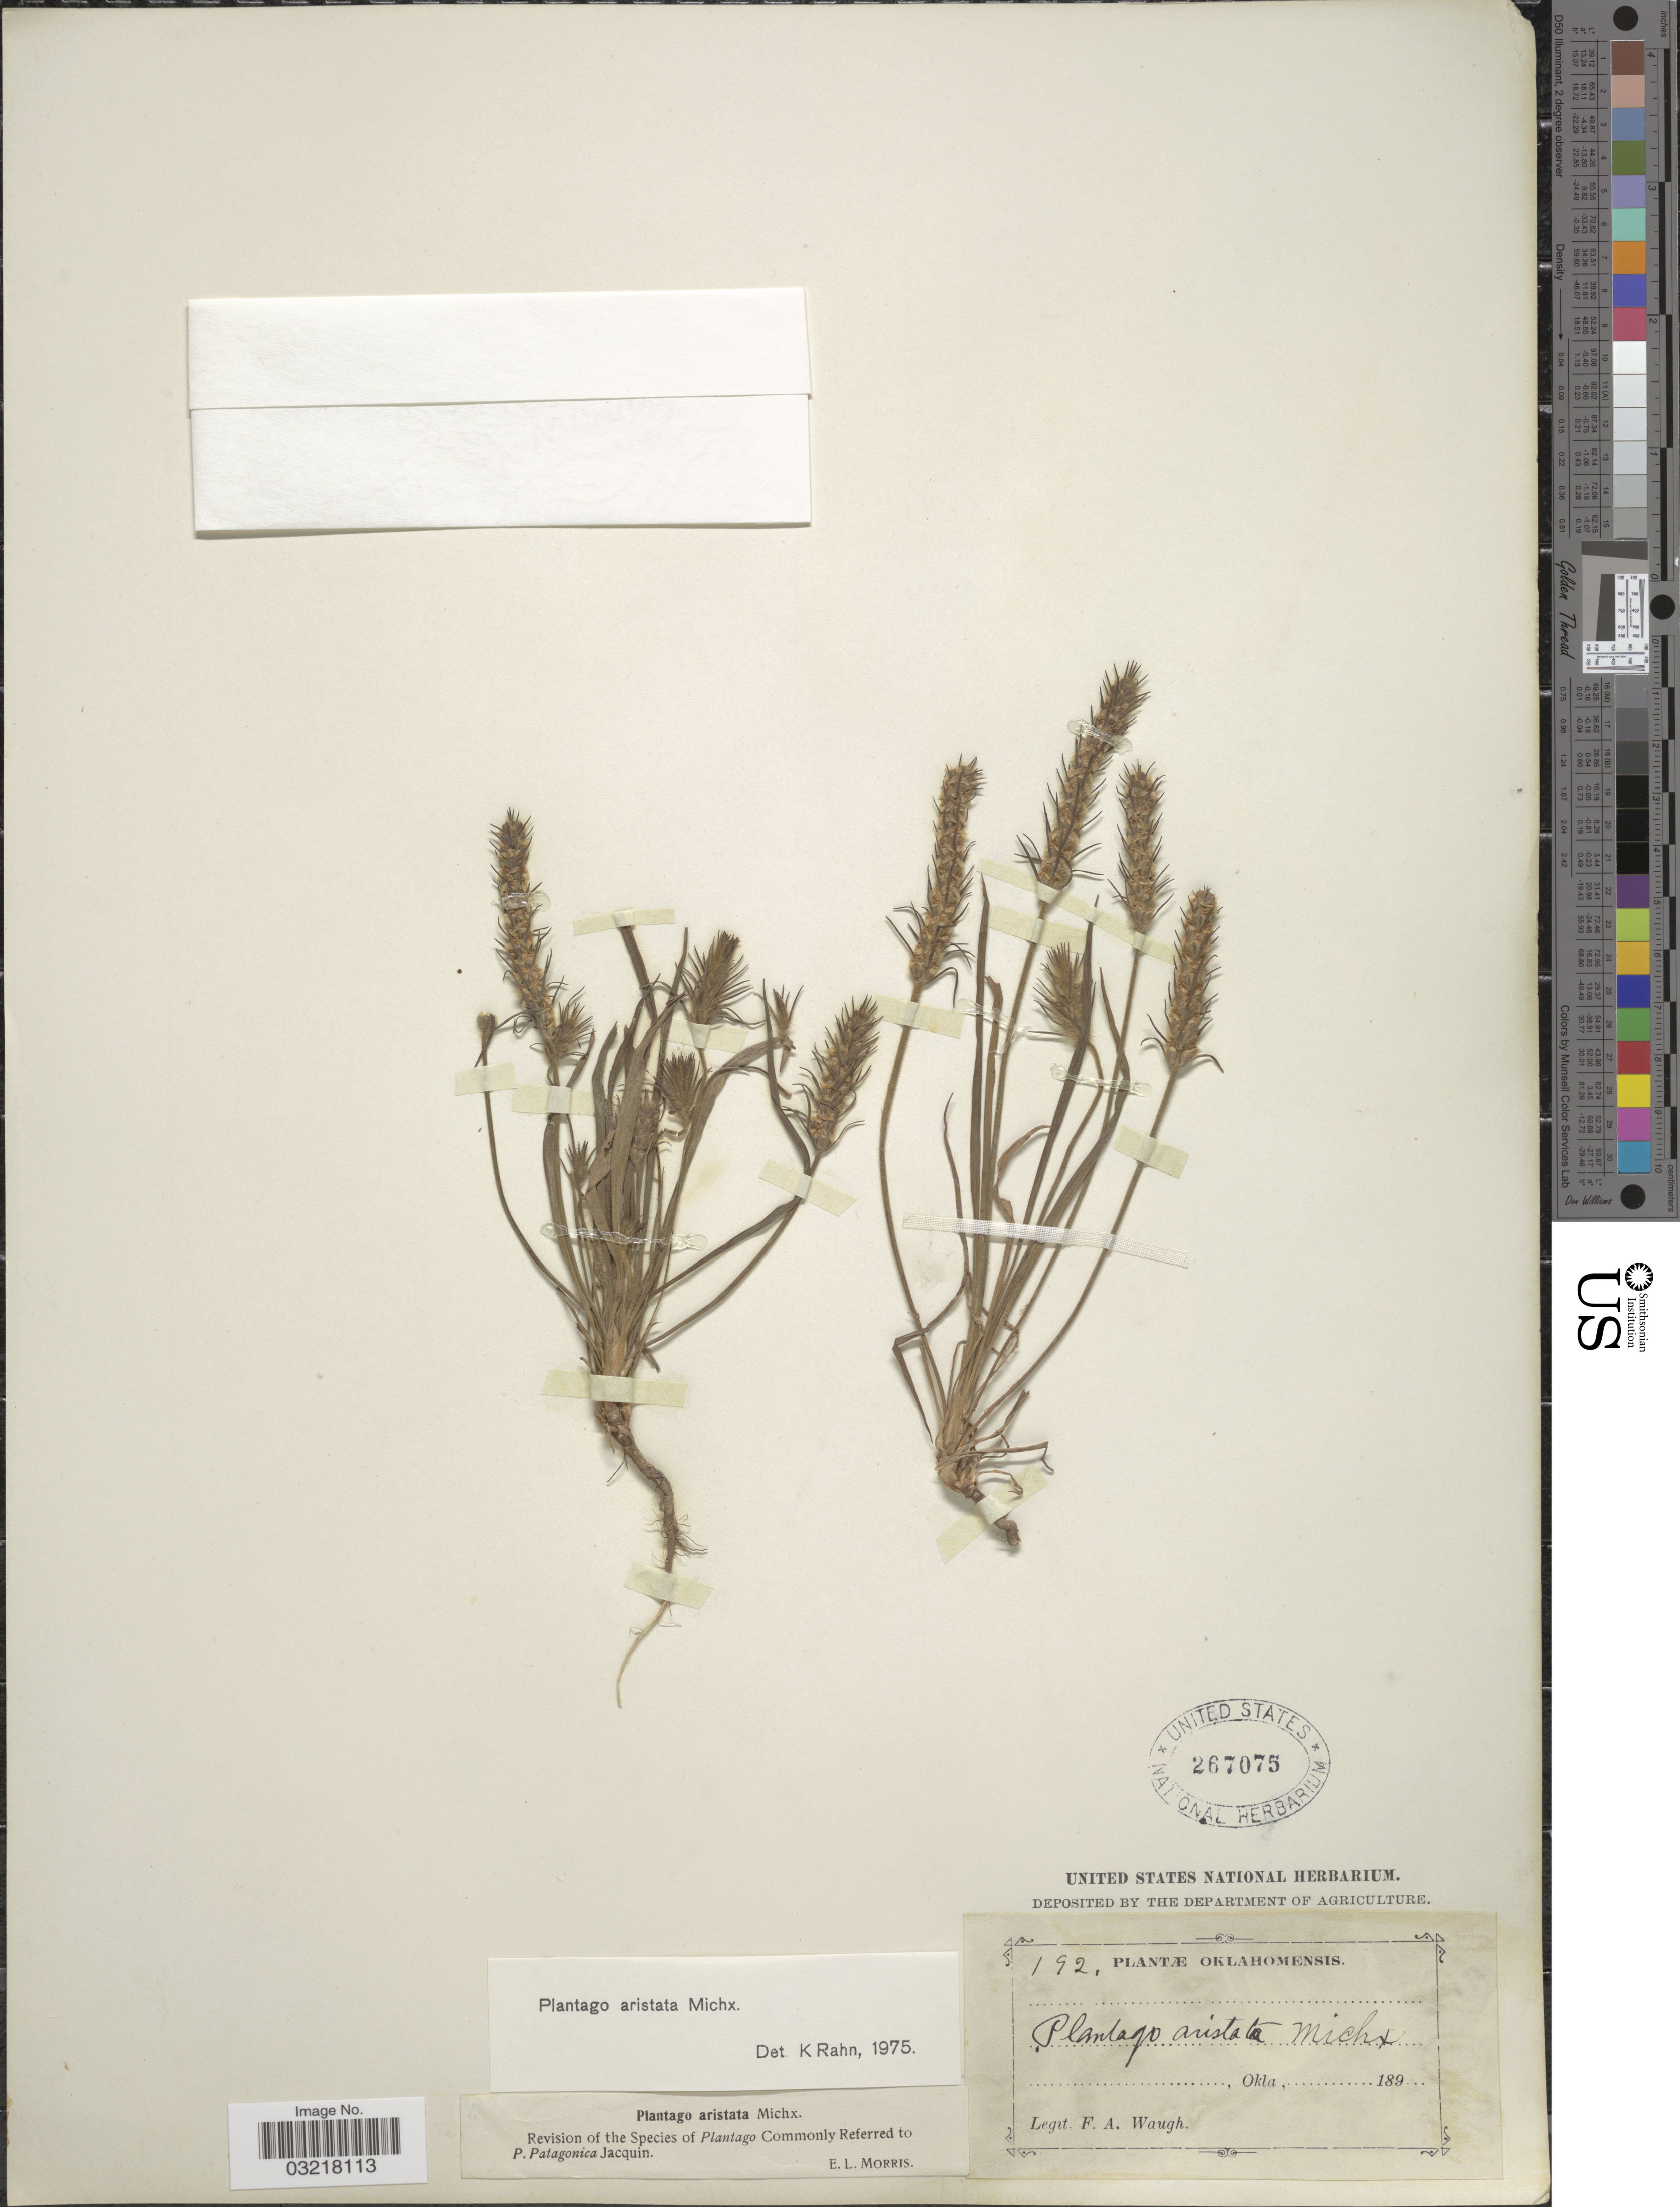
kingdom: Plantae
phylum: Tracheophyta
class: Magnoliopsida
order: Lamiales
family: Plantaginaceae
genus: Plantago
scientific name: Plantago aristata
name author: Michx.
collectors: F. Waugh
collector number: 192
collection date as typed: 189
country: United States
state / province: Oklahoma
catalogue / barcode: US 267075